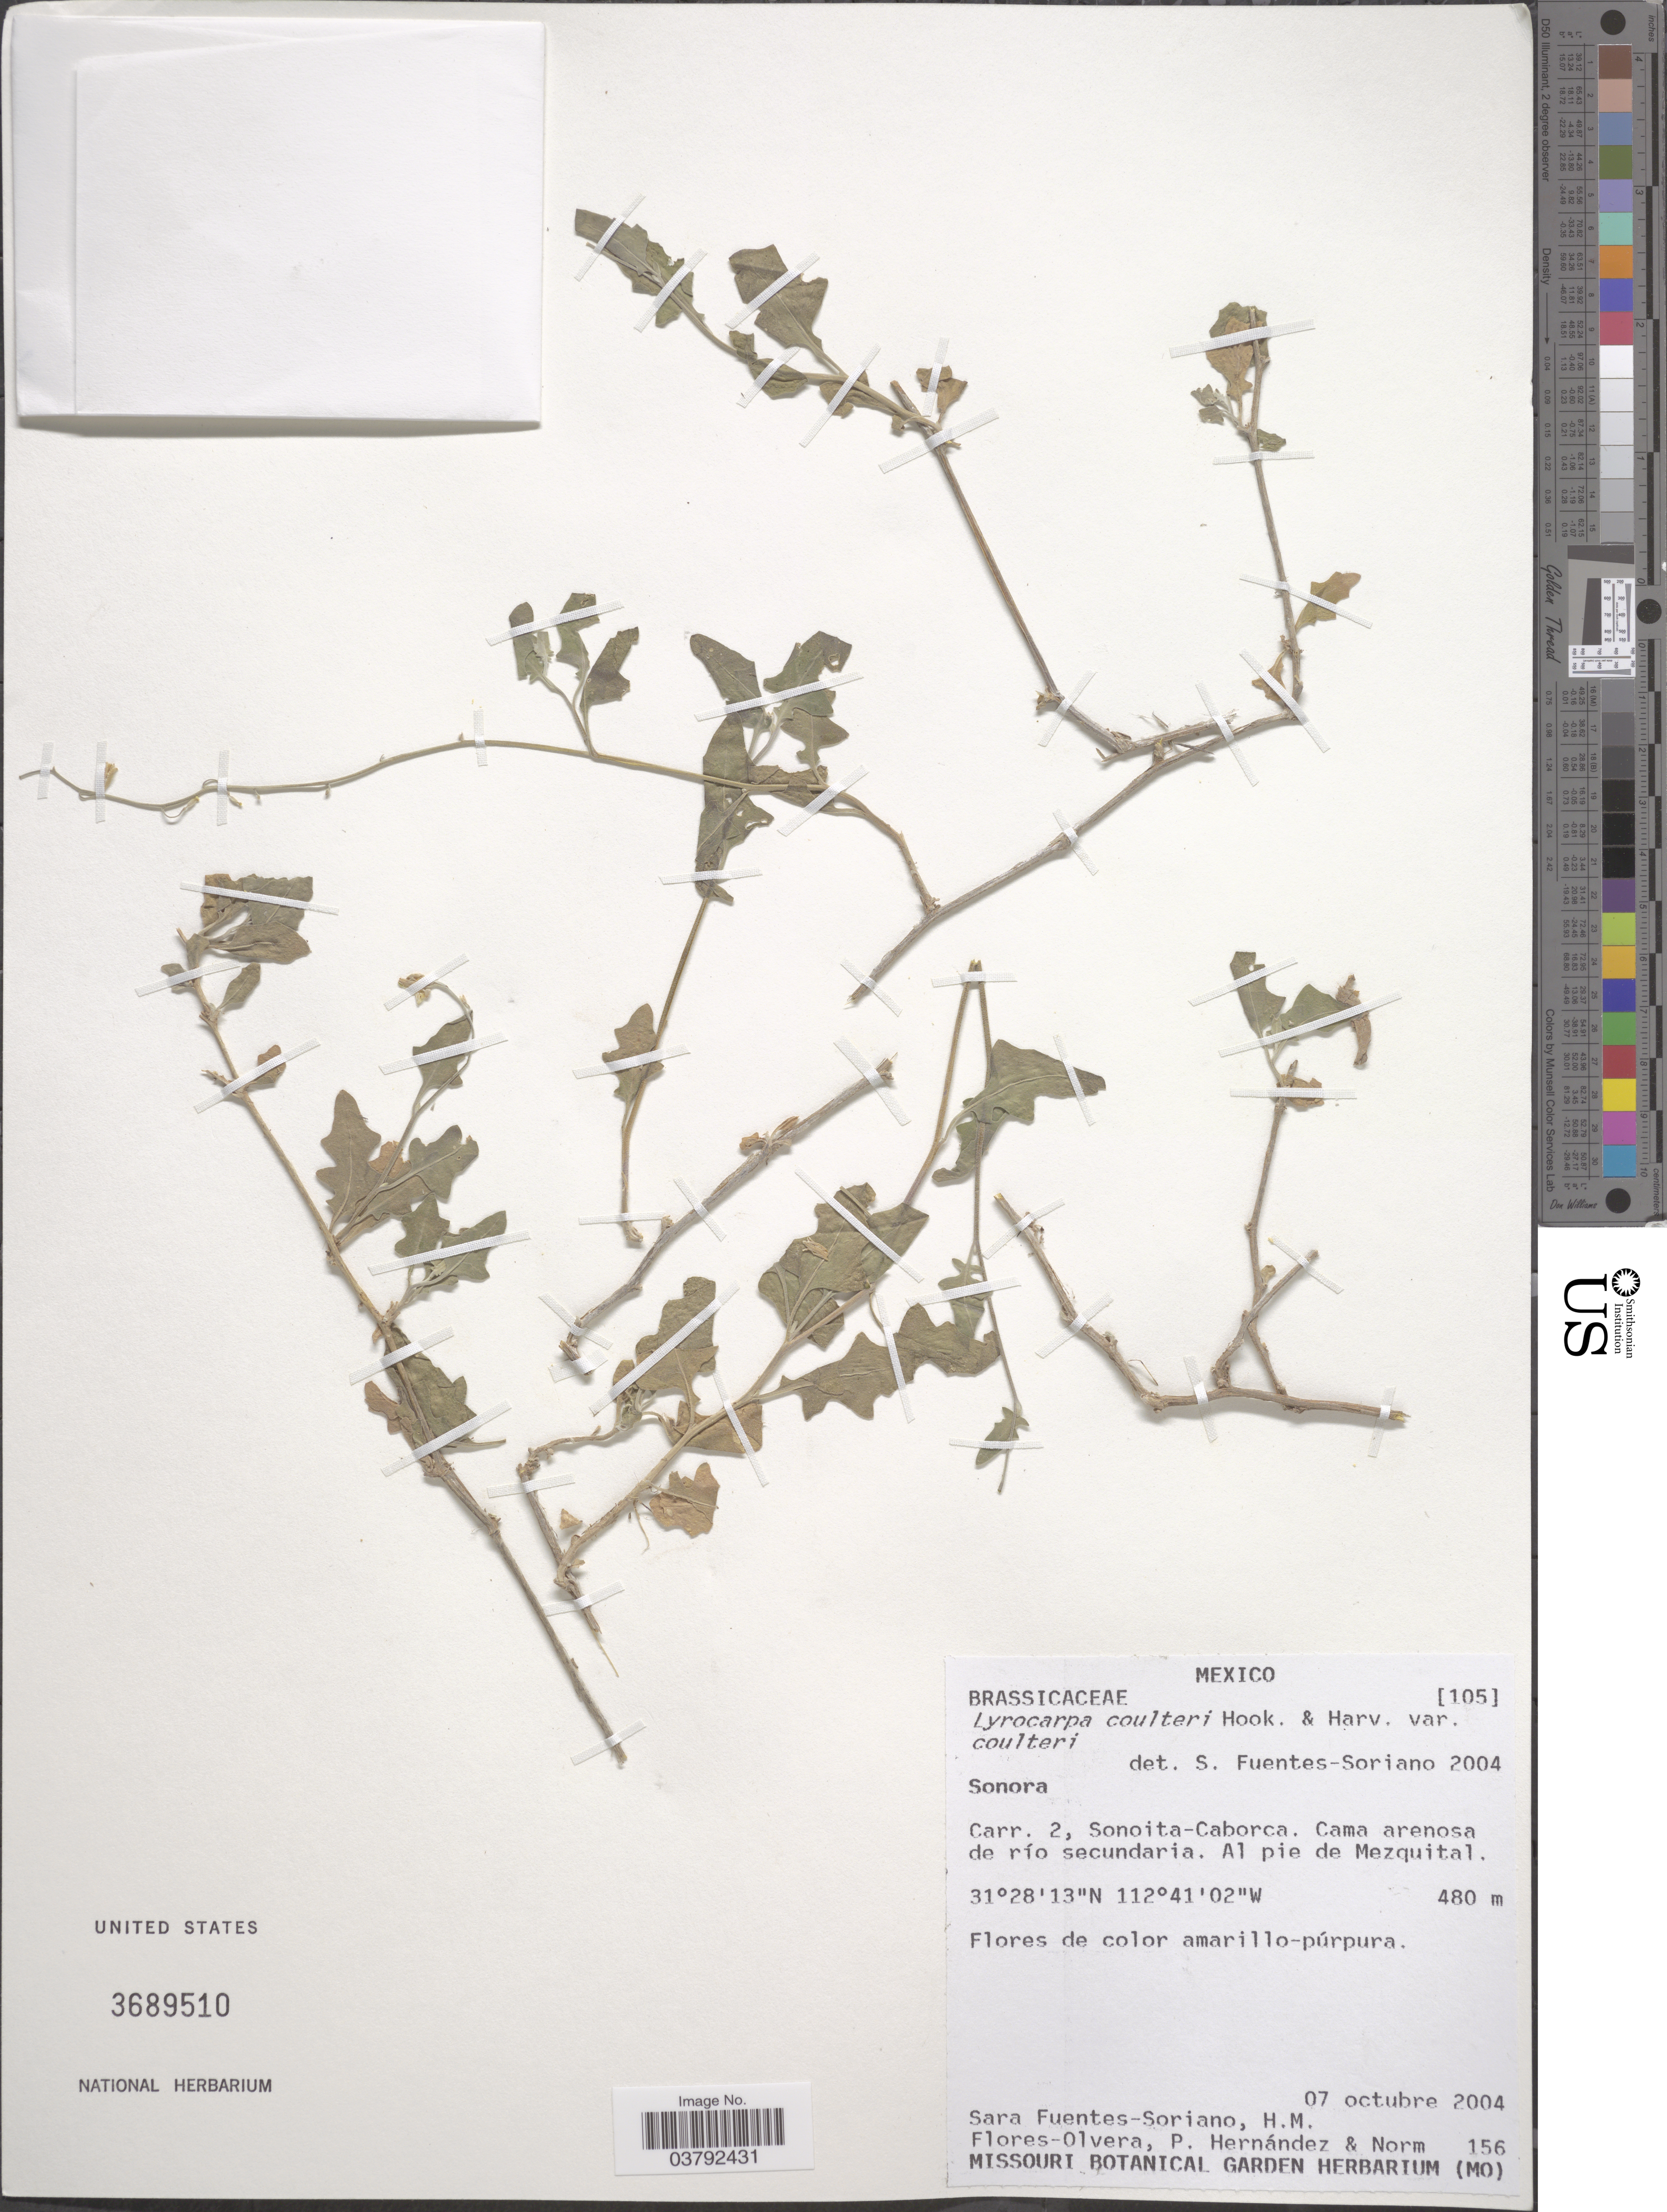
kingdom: Plantae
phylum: Tracheophyta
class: Magnoliopsida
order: Brassicales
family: Brassicaceae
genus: Lyrocarpa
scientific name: Lyrocarpa coulteri var. typica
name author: Rollins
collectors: S. Fuentes-Soriano, H. Flores Olvera, P. Hernández & Norm.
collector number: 156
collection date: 2004-10-07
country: Mexico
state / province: Sonora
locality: Carr. 2, Sonoita-Caborca. Al pie de Mezquital.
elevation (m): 480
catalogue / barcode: US 3689510